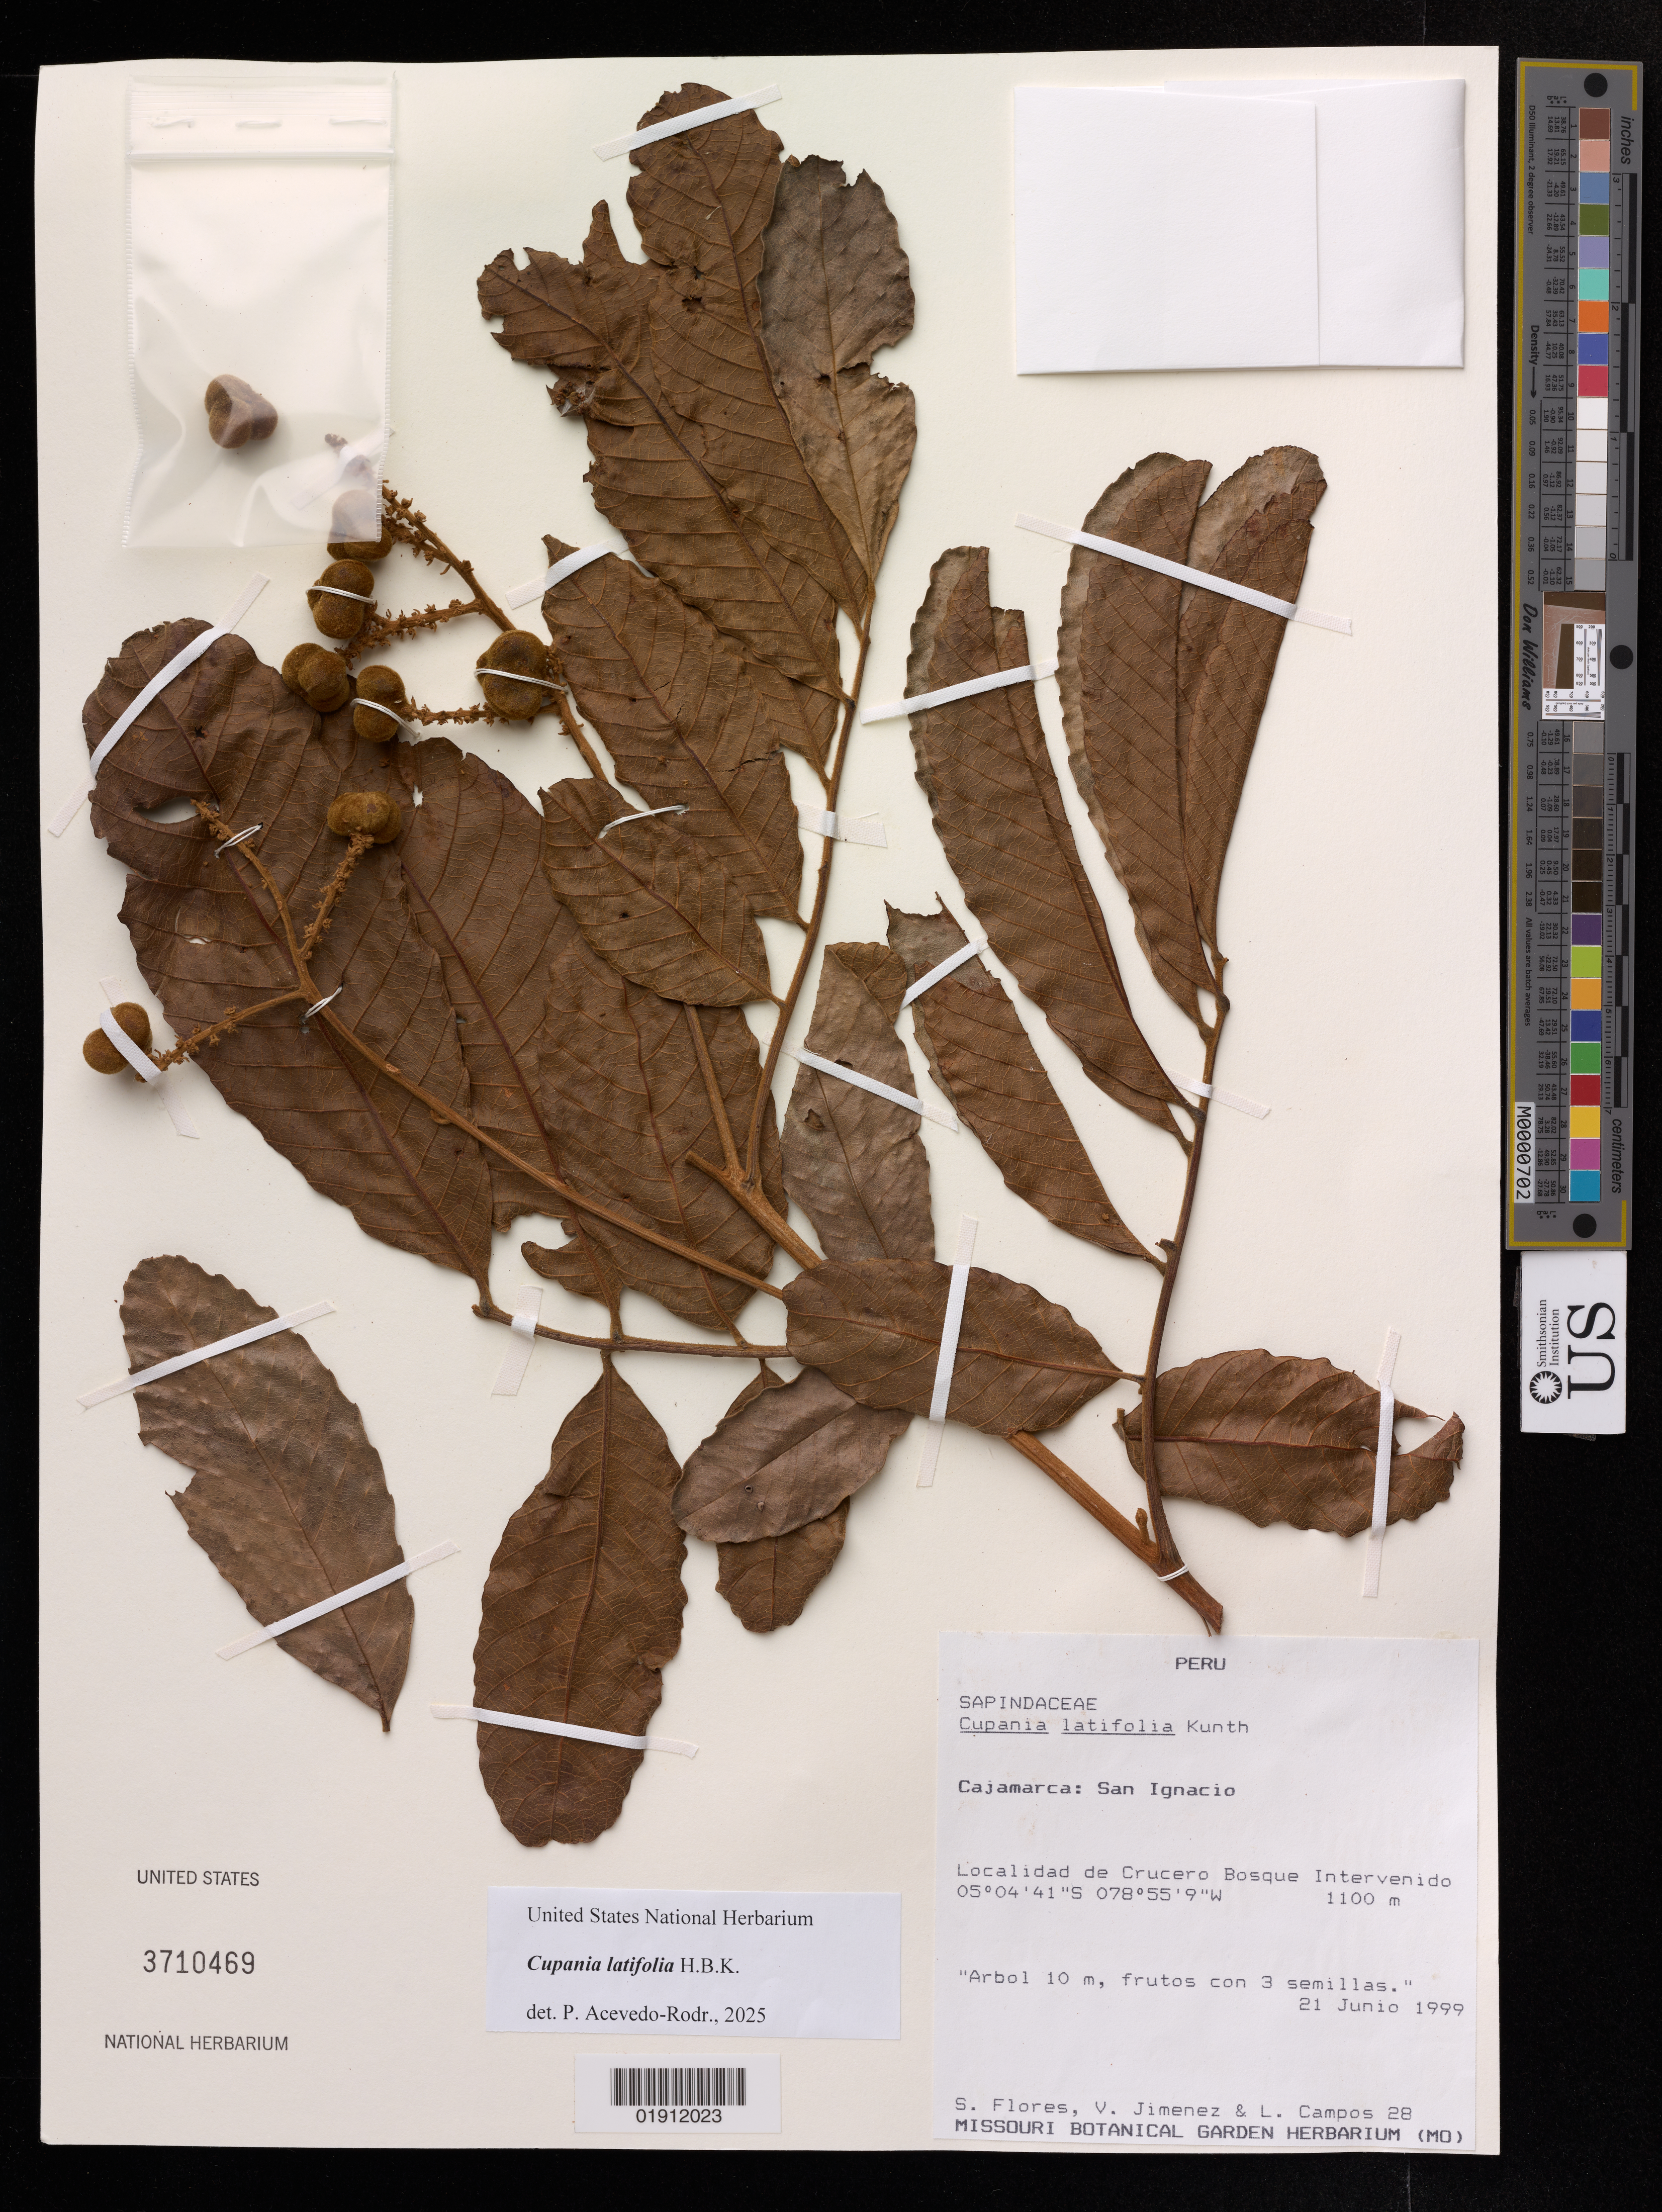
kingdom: Plantae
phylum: Tracheophyta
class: Magnoliopsida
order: Sapindales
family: Sapindaceae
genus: Cupania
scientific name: Cupania latifolia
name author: Kunth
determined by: Acevedo-Rodriguez, P., (US), Smithsonian Institution - National Museum of Natural History (UNITED STATES)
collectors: M. Flores, V. Jimenez & L. Campos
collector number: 28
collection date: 1999-06-21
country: Peru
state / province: Cajamarca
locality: San Ignacio. Localidad de Crucero bosque intervenido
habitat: Bosque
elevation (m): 1100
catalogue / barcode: US 3710469